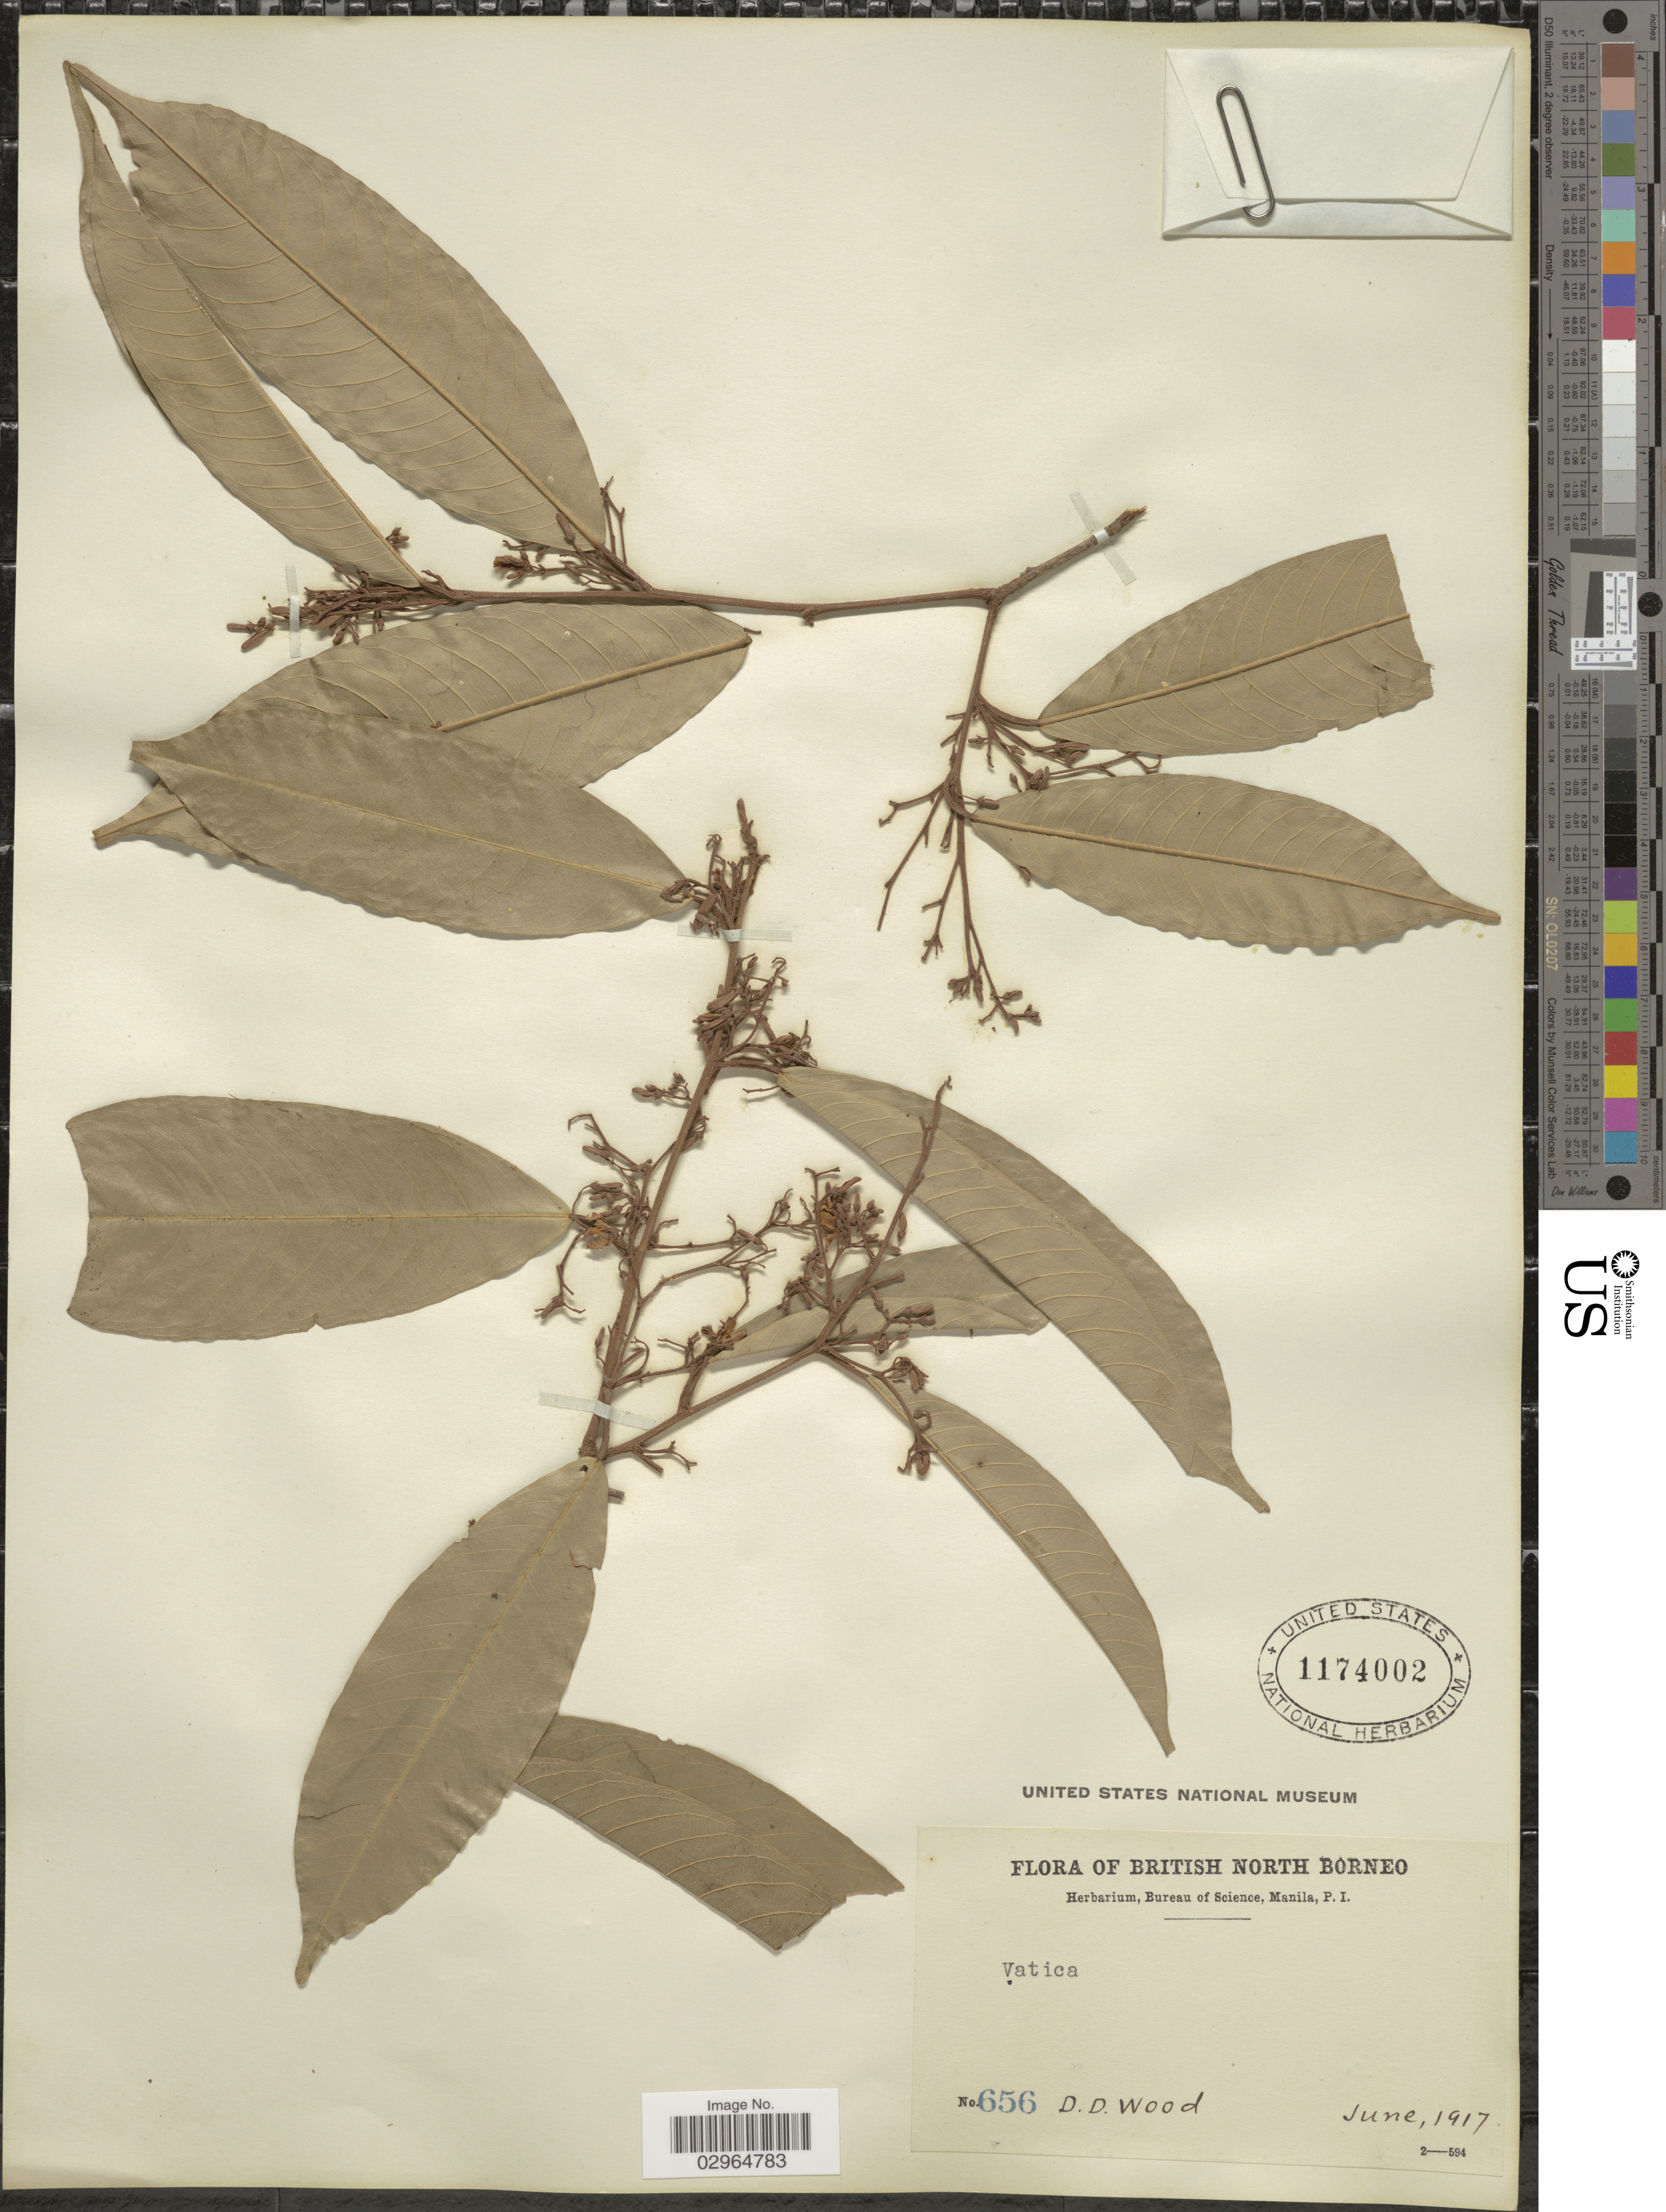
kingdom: Plantae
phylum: Tracheophyta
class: Magnoliopsida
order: Malvales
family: Dipterocarpaceae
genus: Vatica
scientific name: Vatica sp.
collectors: D. Wood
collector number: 656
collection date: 1917-06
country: Malaysia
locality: British North Borneo.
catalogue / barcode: US 1174002